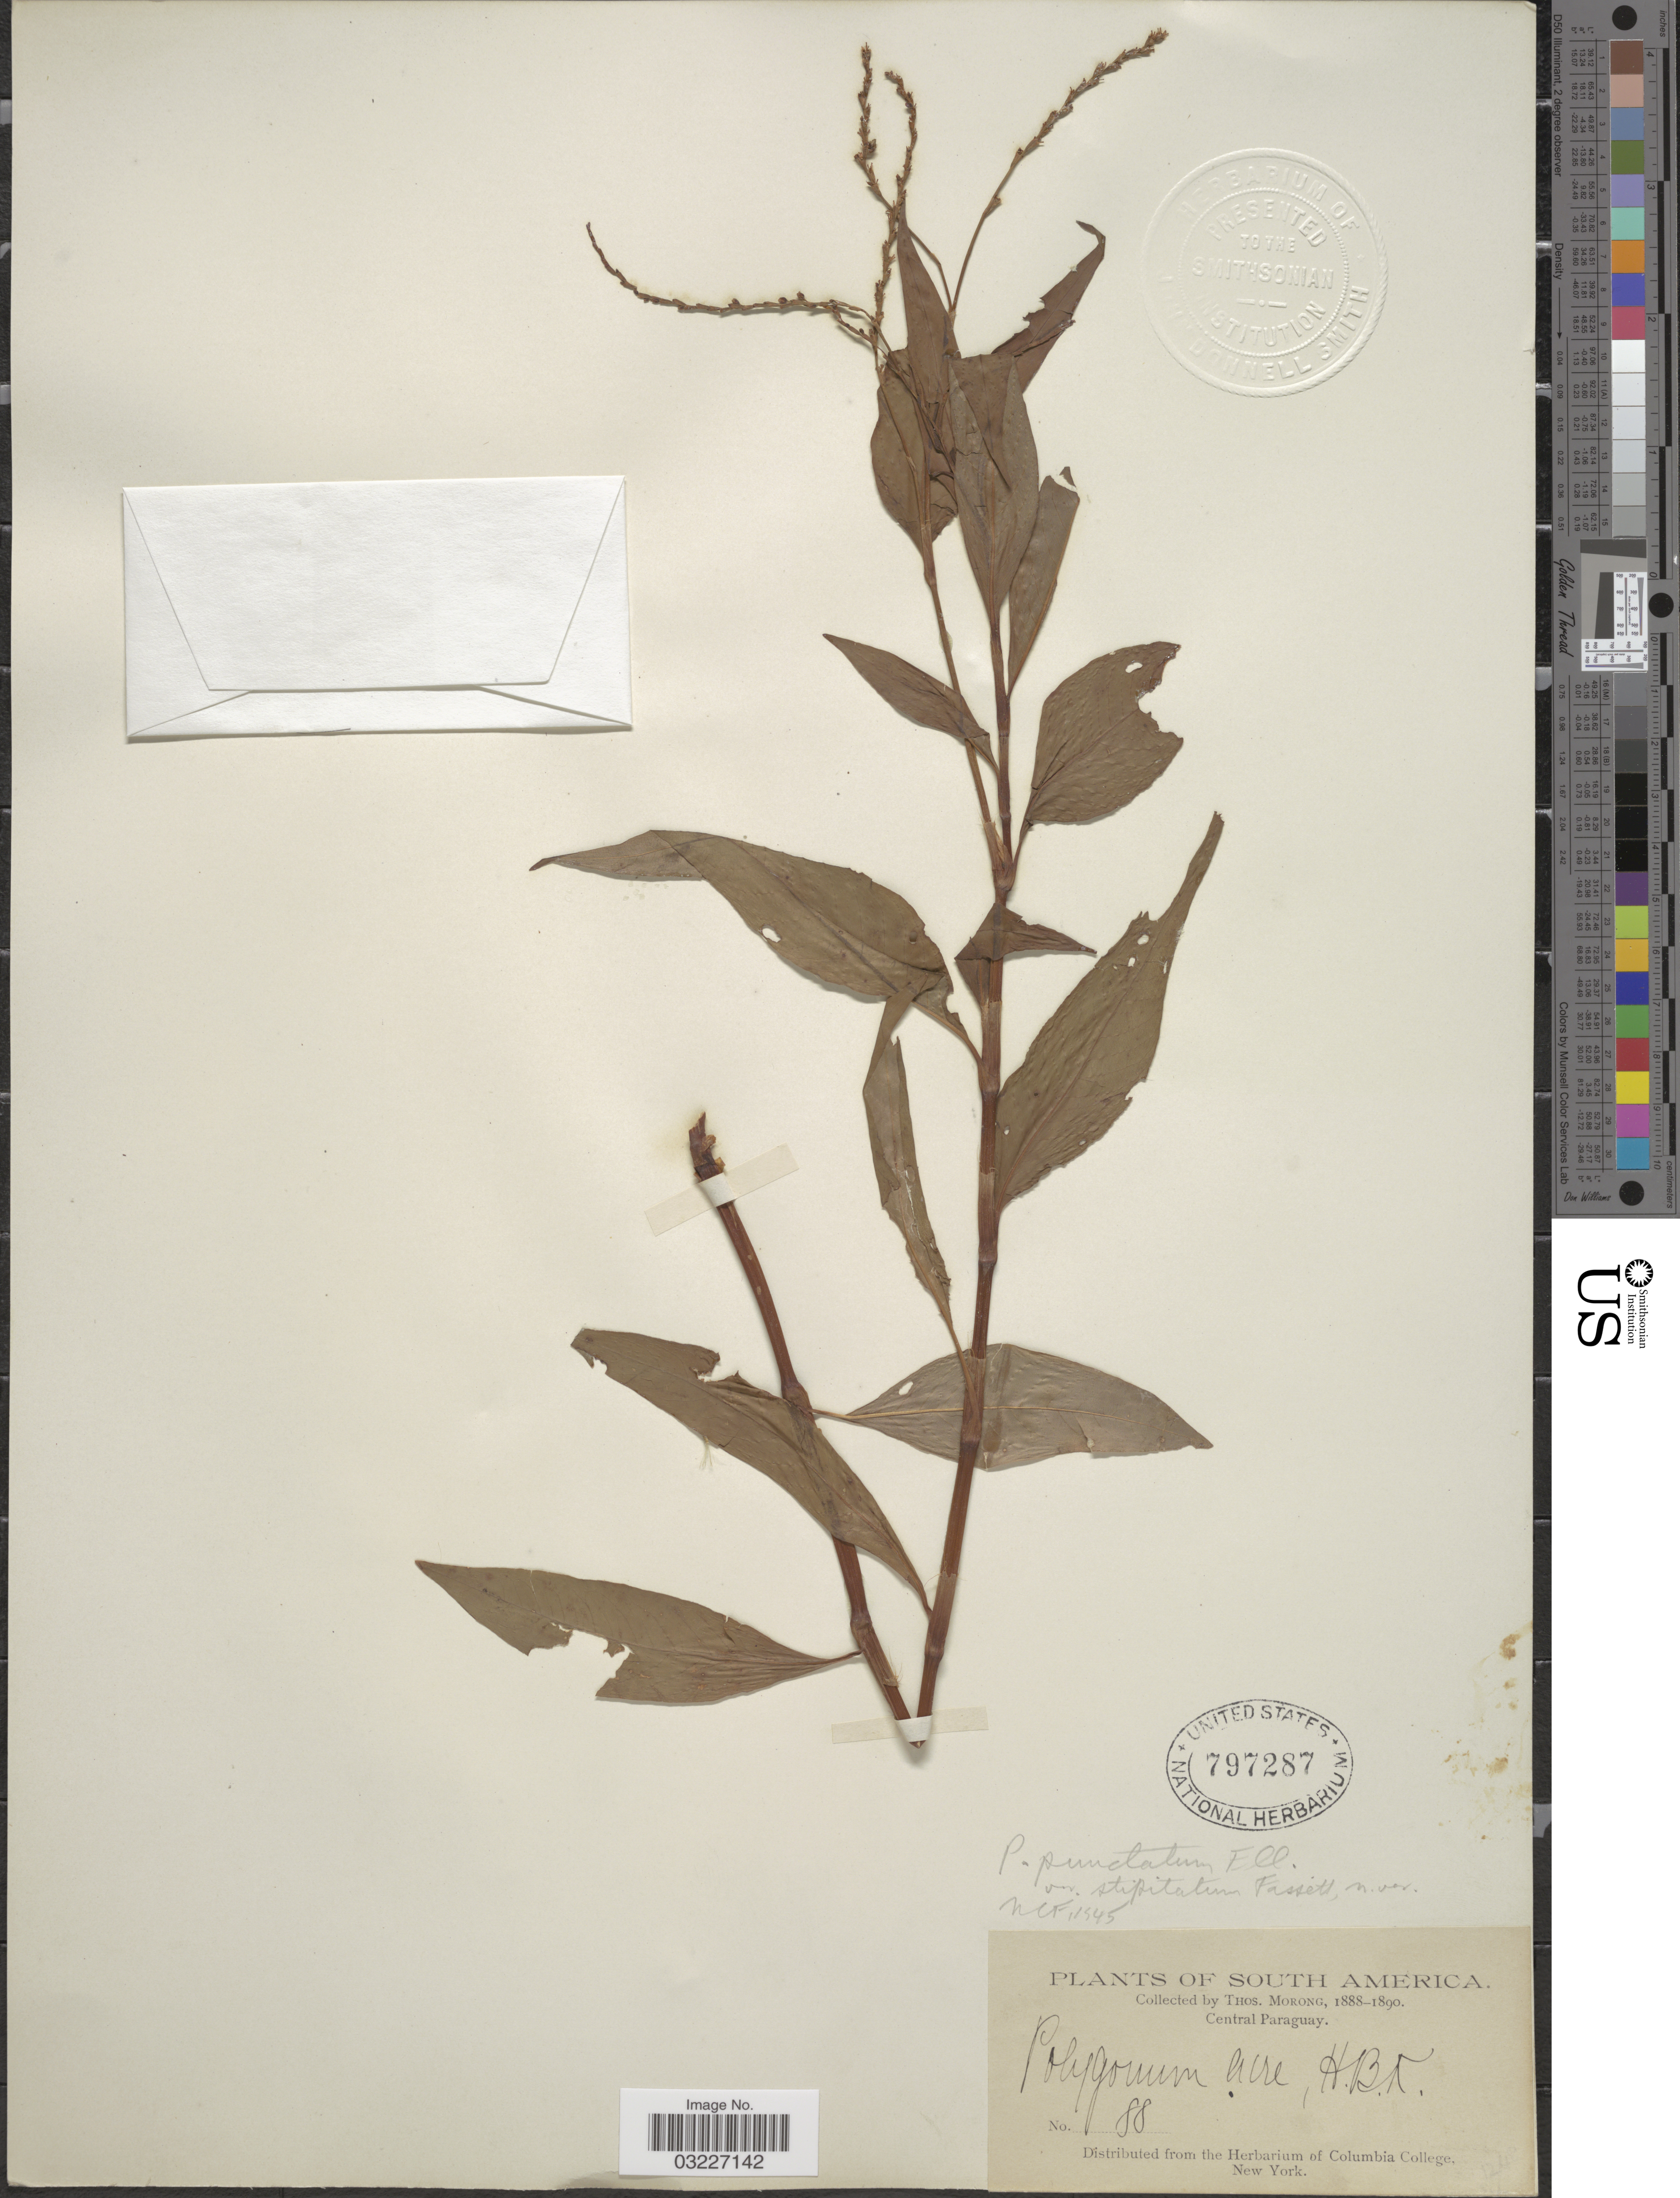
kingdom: Plantae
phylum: Tracheophyta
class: Magnoliopsida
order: Caryophyllales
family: Polygonaceae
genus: Persicaria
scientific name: Persicaria punctata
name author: (Elliott) Small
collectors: ex herb. T. Morong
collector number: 88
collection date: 1888/1890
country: Paraguay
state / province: Central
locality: Central Paraguay.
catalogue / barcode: US 797287